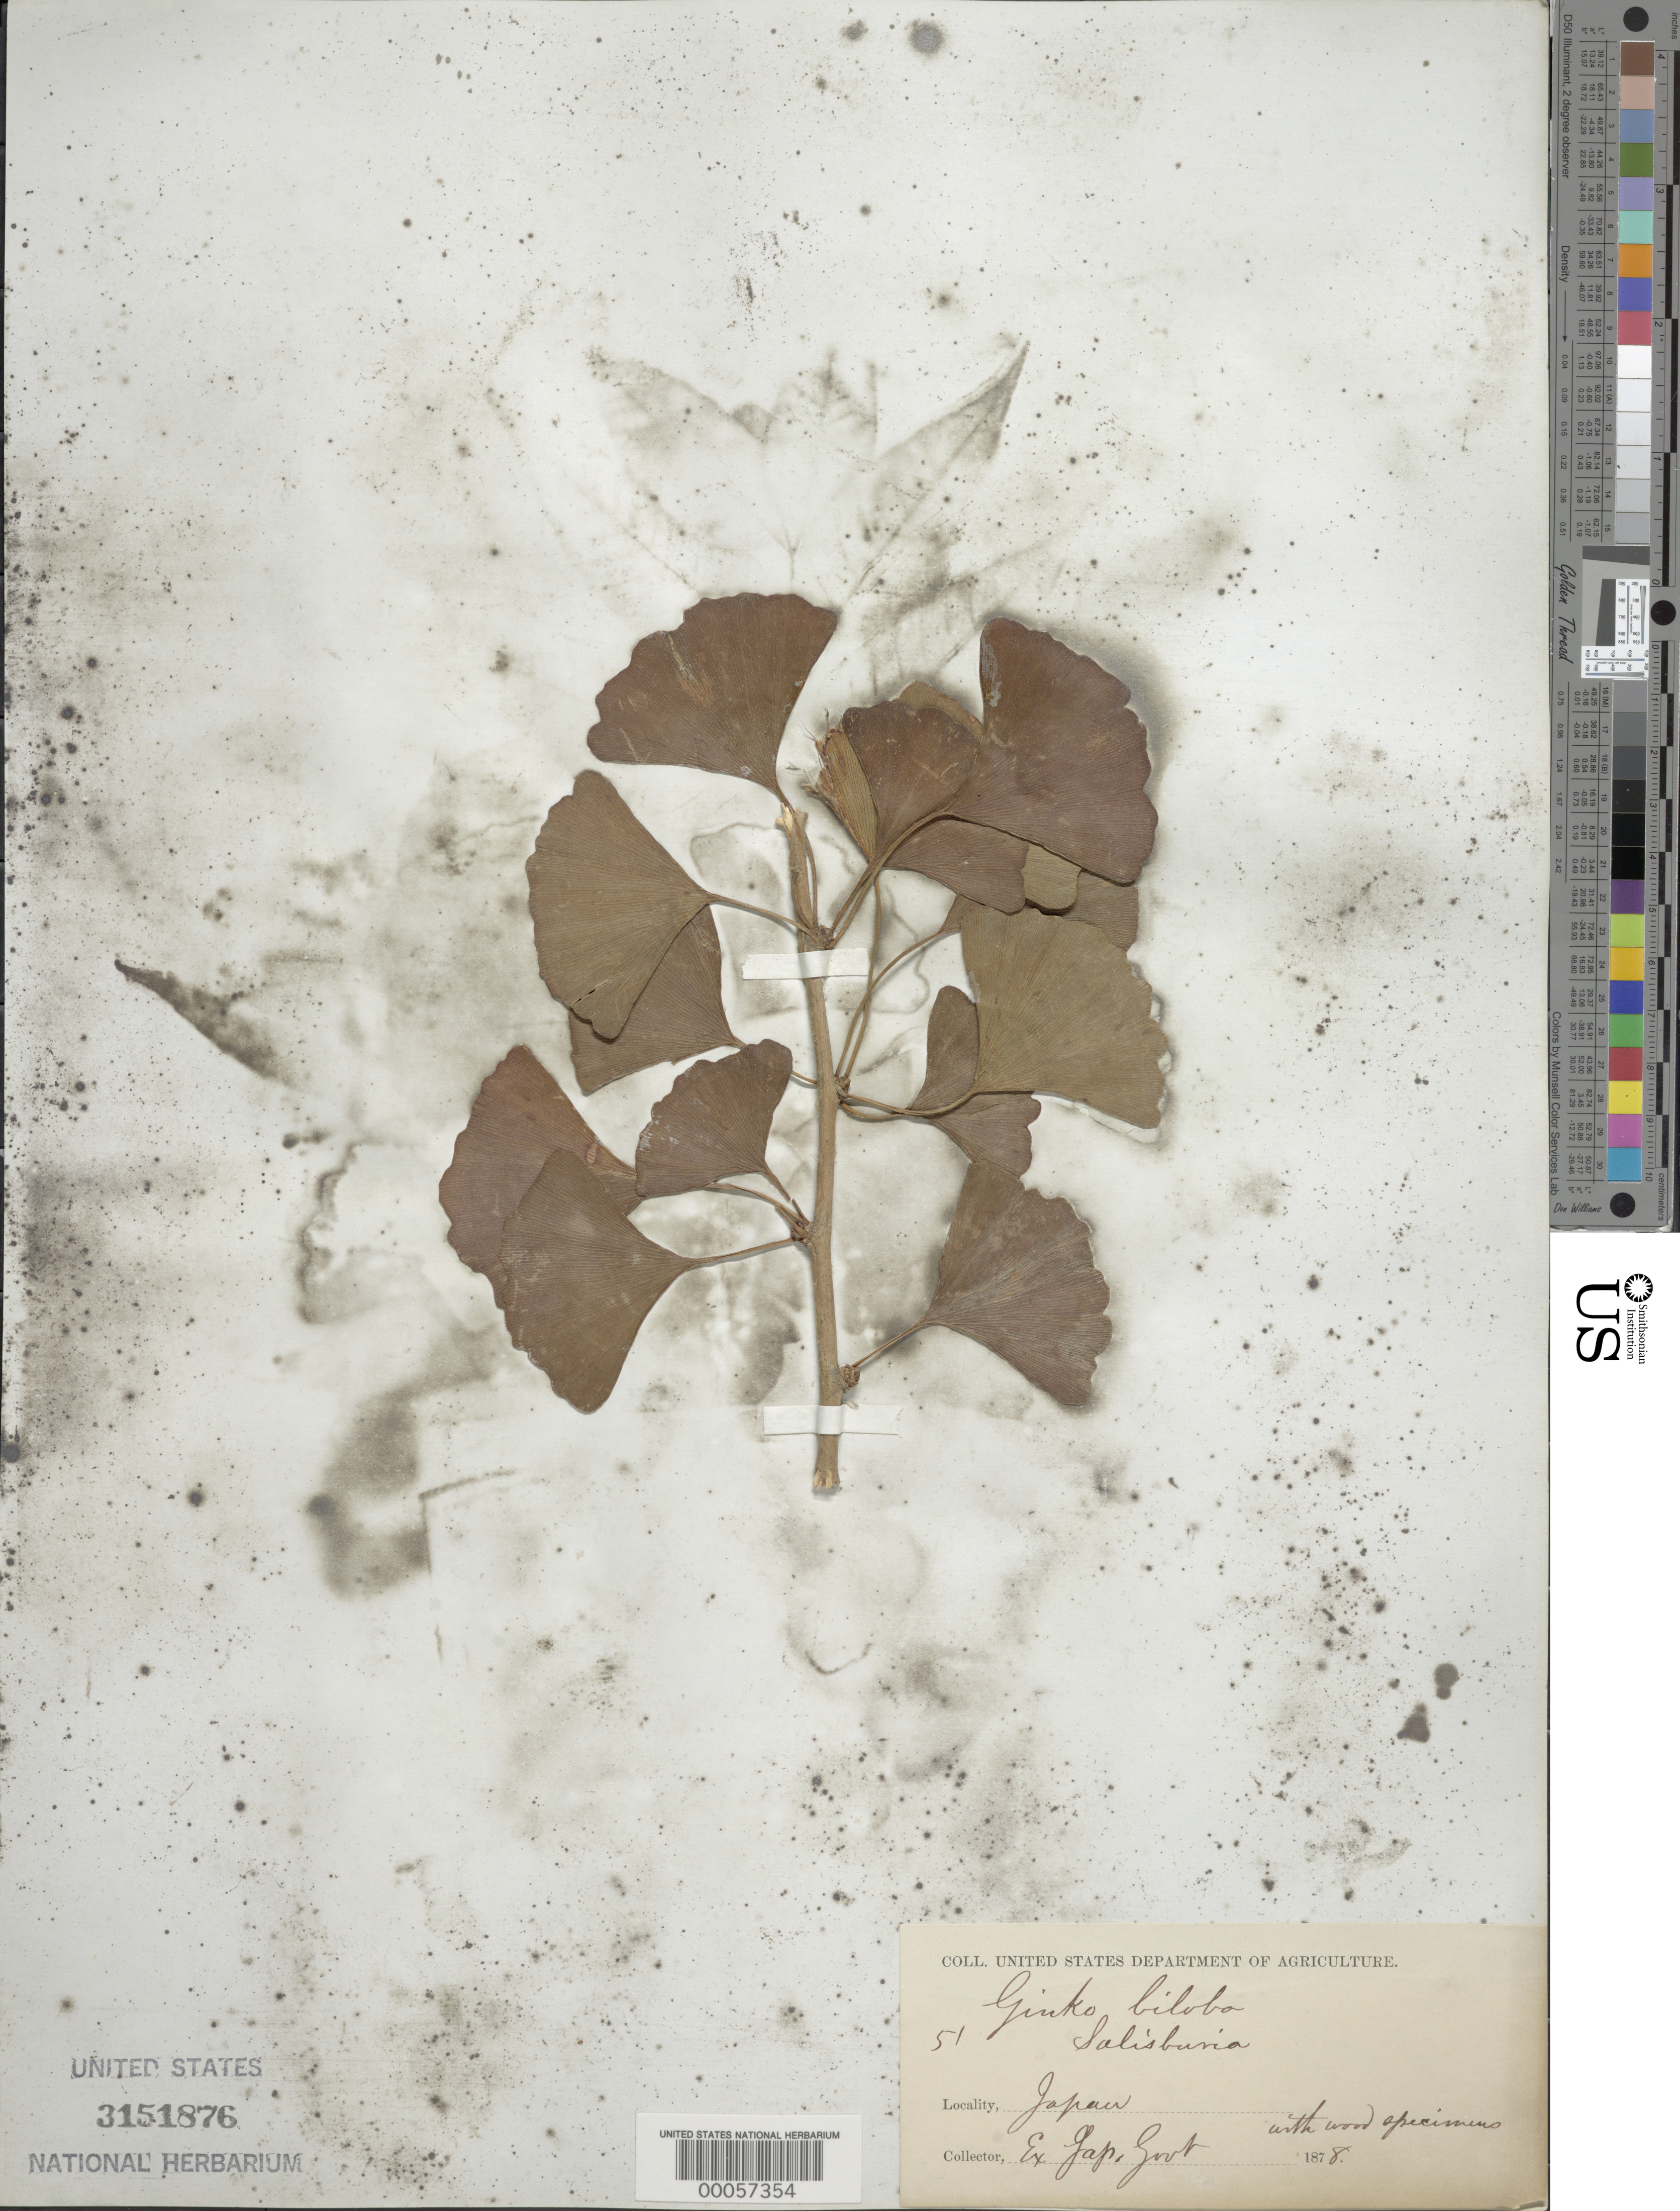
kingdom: Plantae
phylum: Tracheophyta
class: Ginkgoopsida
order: Ginkgoales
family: Ginkgoaceae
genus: Ginkgo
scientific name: Ginkgo biloba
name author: L.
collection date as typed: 1878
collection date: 1878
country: Japan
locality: Japan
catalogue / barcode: US 3151876